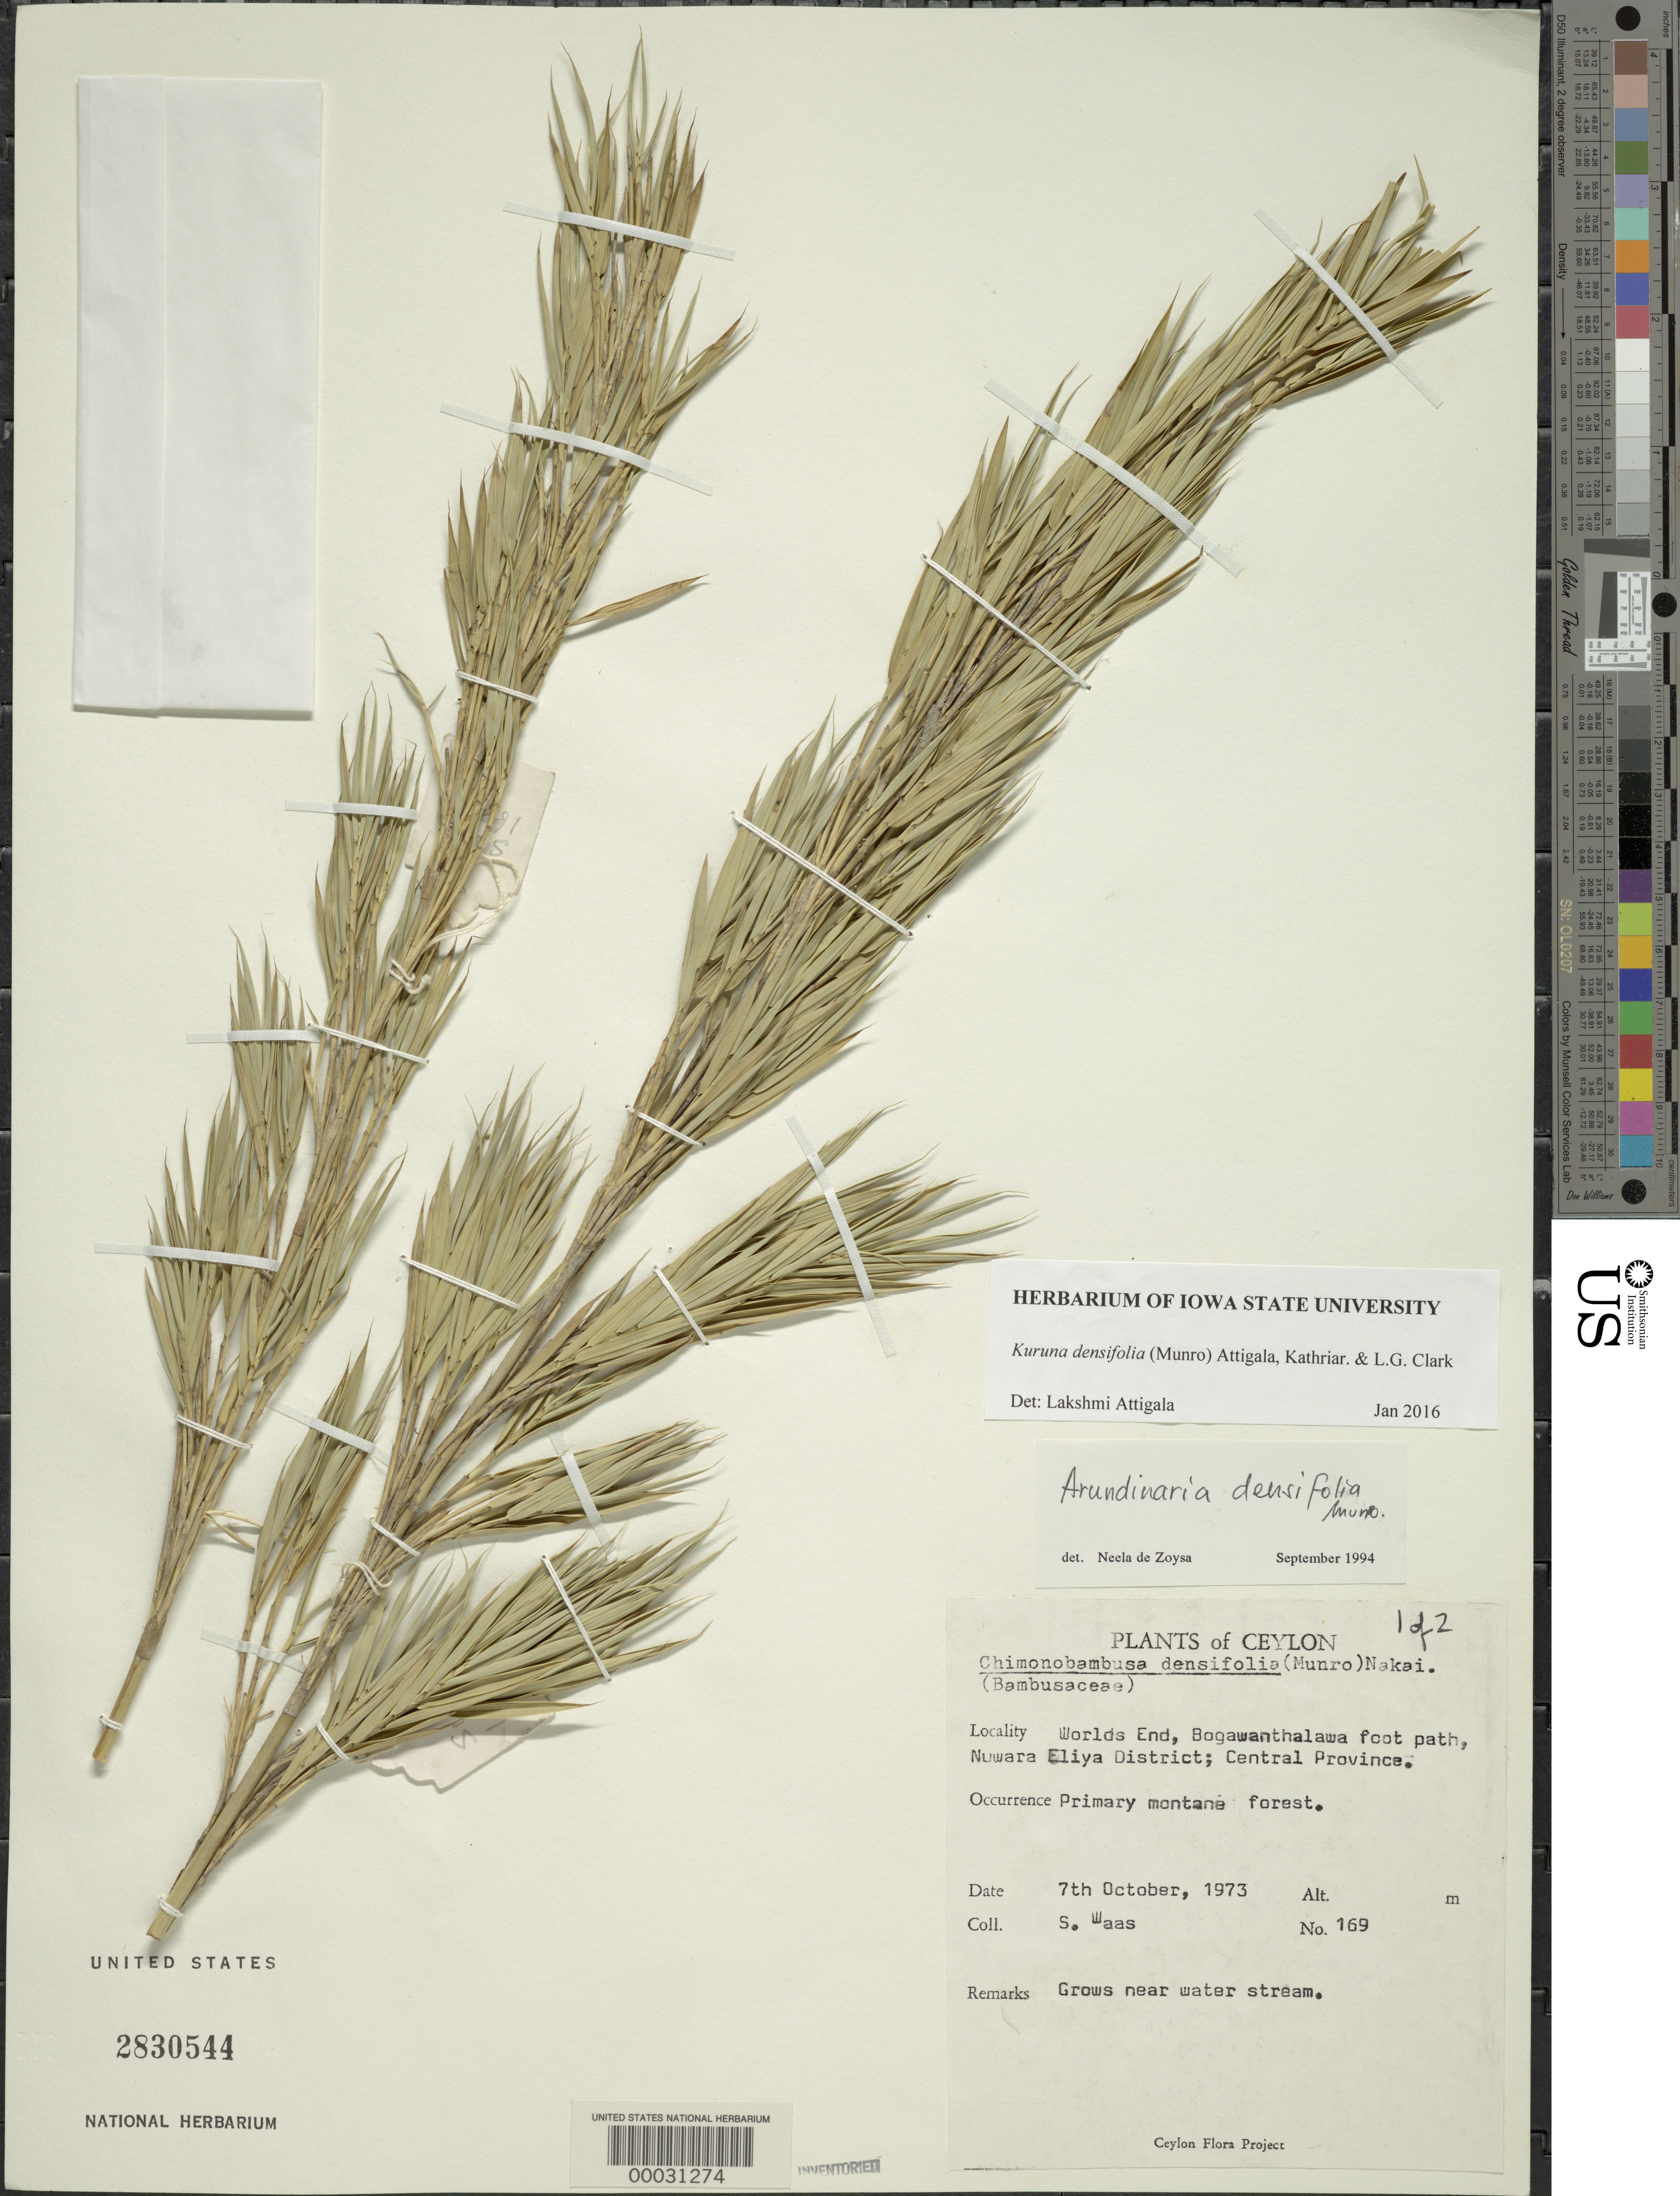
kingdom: Plantae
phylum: Tracheophyta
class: Liliopsida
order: Poales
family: Poaceae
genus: Kuruna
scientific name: Kuruna densifolia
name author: (Munro) Attigala et al.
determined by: Attigala, L.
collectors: S. Waas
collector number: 169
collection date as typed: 07 Oct 1973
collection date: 1973-10-07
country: Sri Lanka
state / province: Central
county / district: Nuwara Eliya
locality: Worlds end, bogawanthalawa footpath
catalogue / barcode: US 2830544